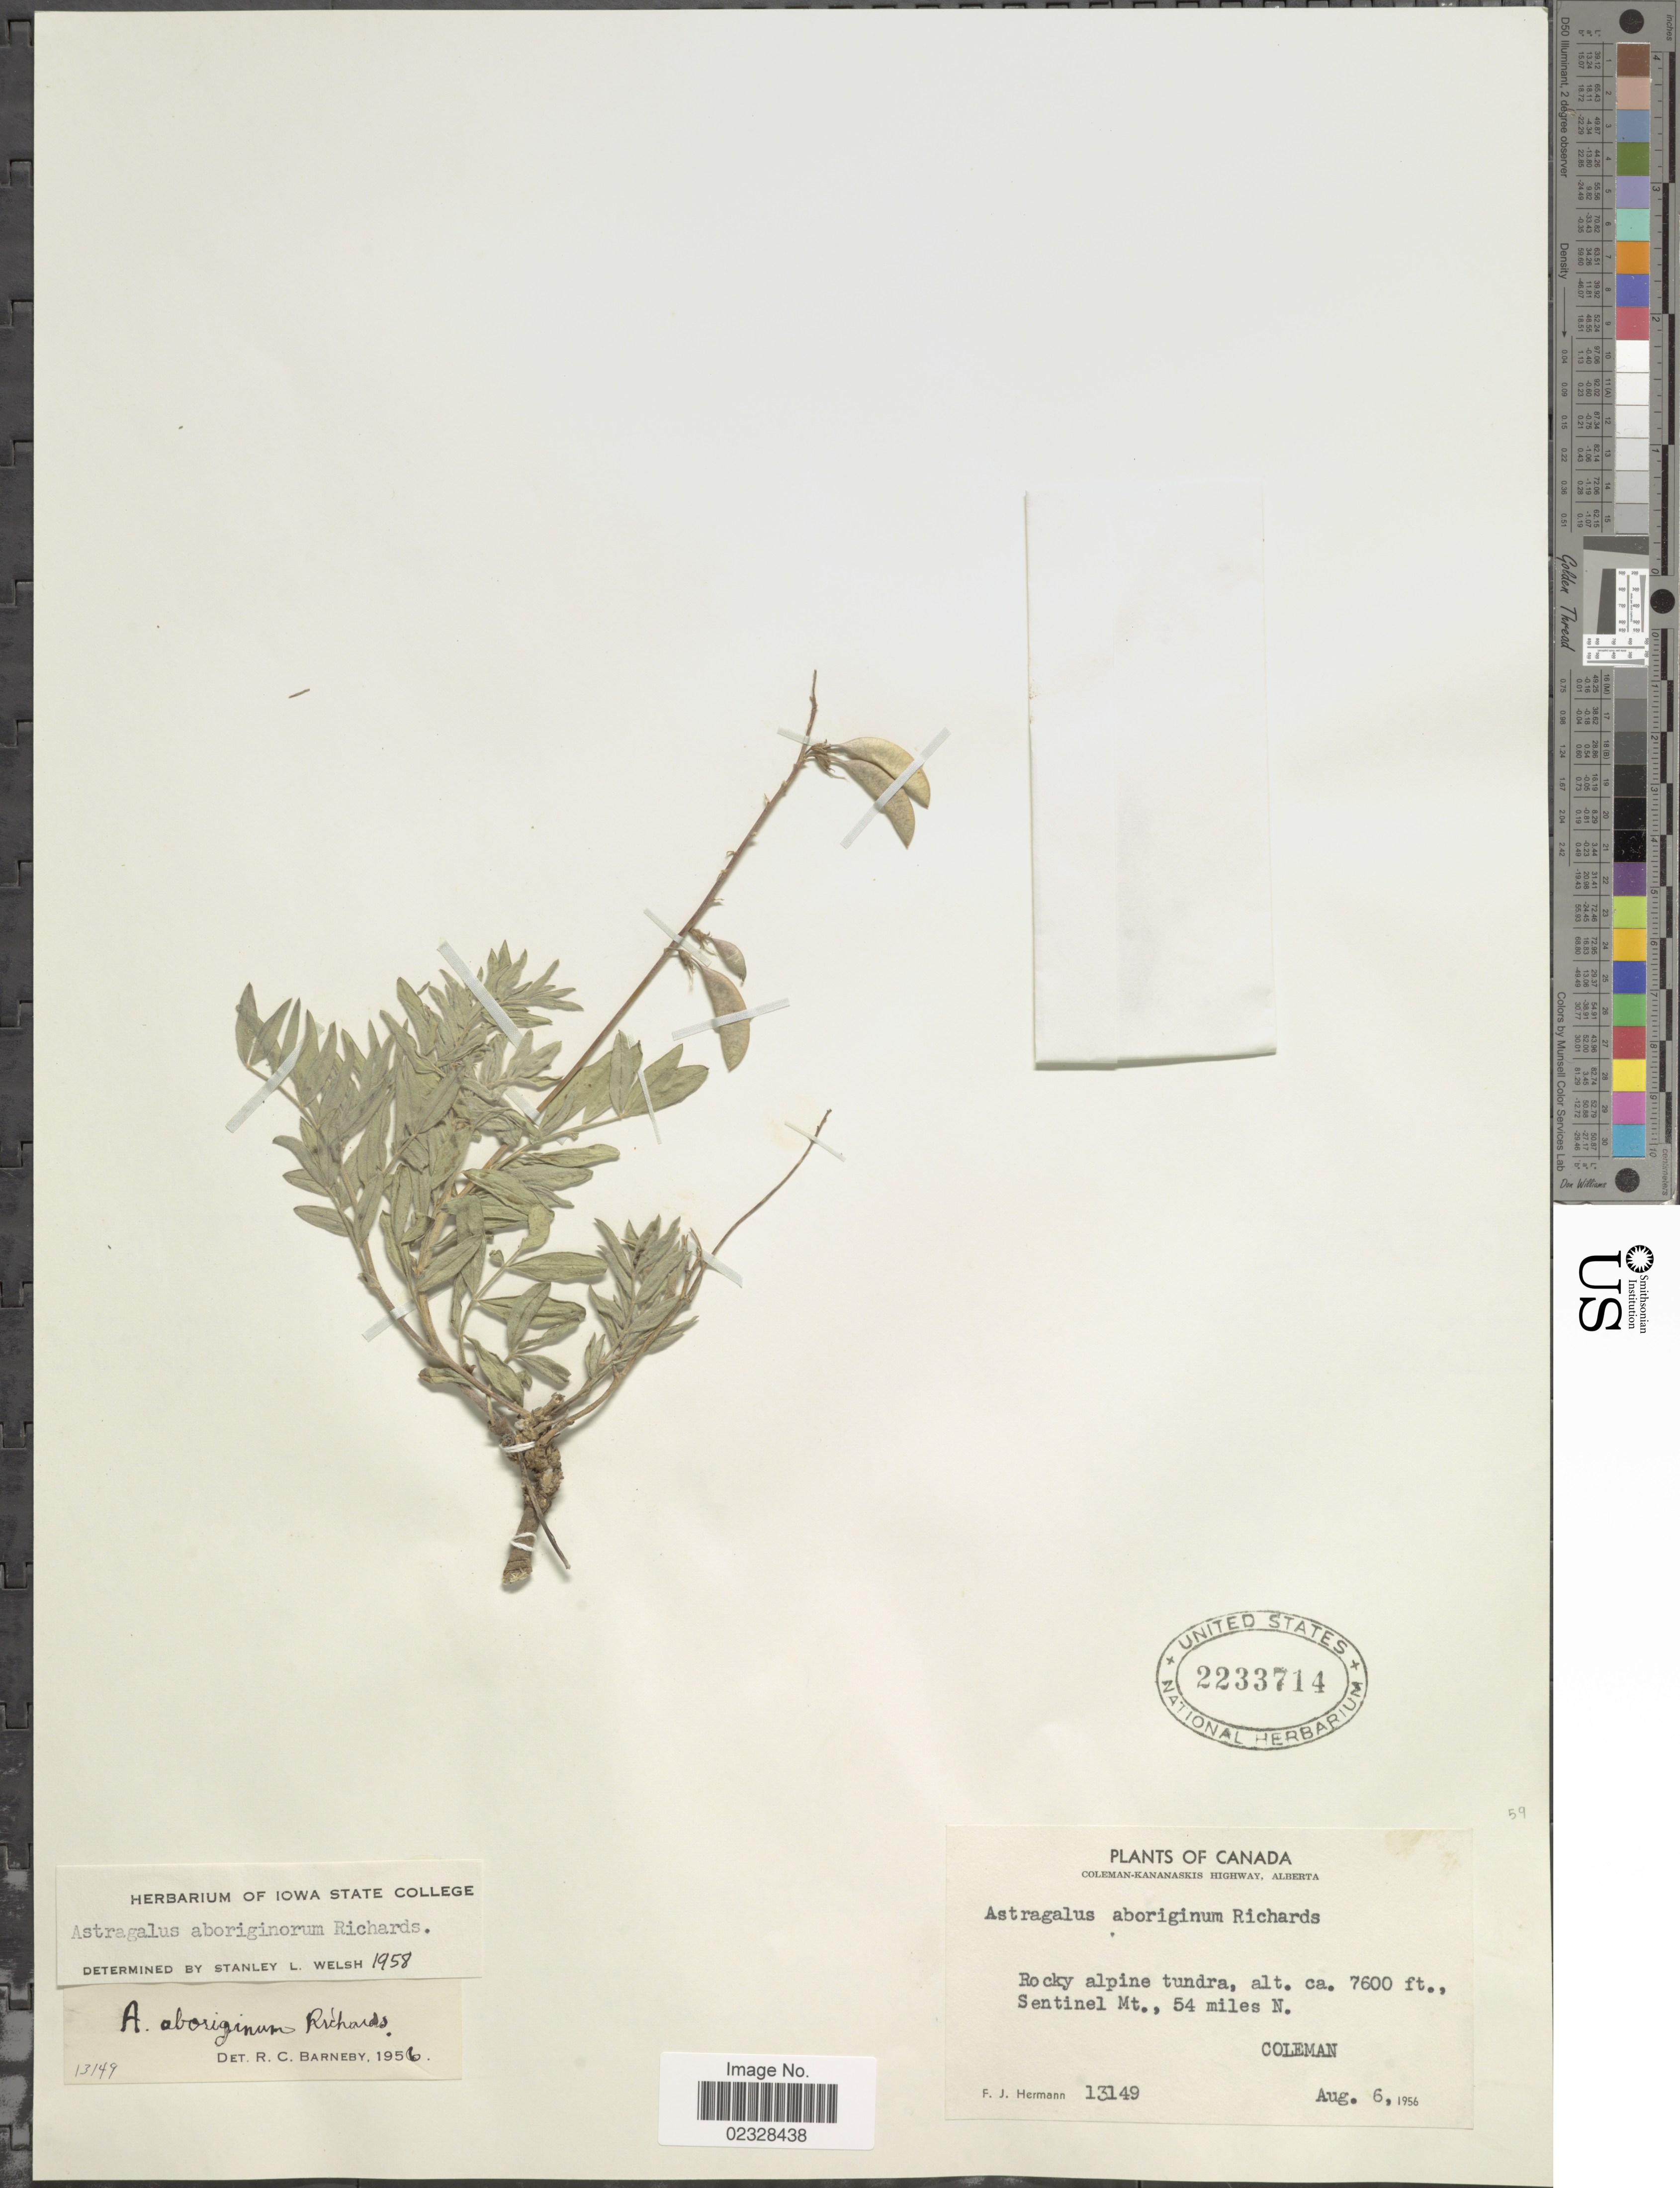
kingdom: Plantae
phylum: Tracheophyta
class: Magnoliopsida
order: Fabales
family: Fabaceae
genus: Astragalus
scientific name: Astragalus aboriginum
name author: Richardson ex Spreng.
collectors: F. J. Hermann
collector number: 13149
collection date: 1956-08-06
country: Canada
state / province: Alberta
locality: Coleman-Kananaskis, rocky alpine tundra, Sentinel Mt, 54 miles N. Coleman.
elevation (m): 2316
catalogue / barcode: US 2233714